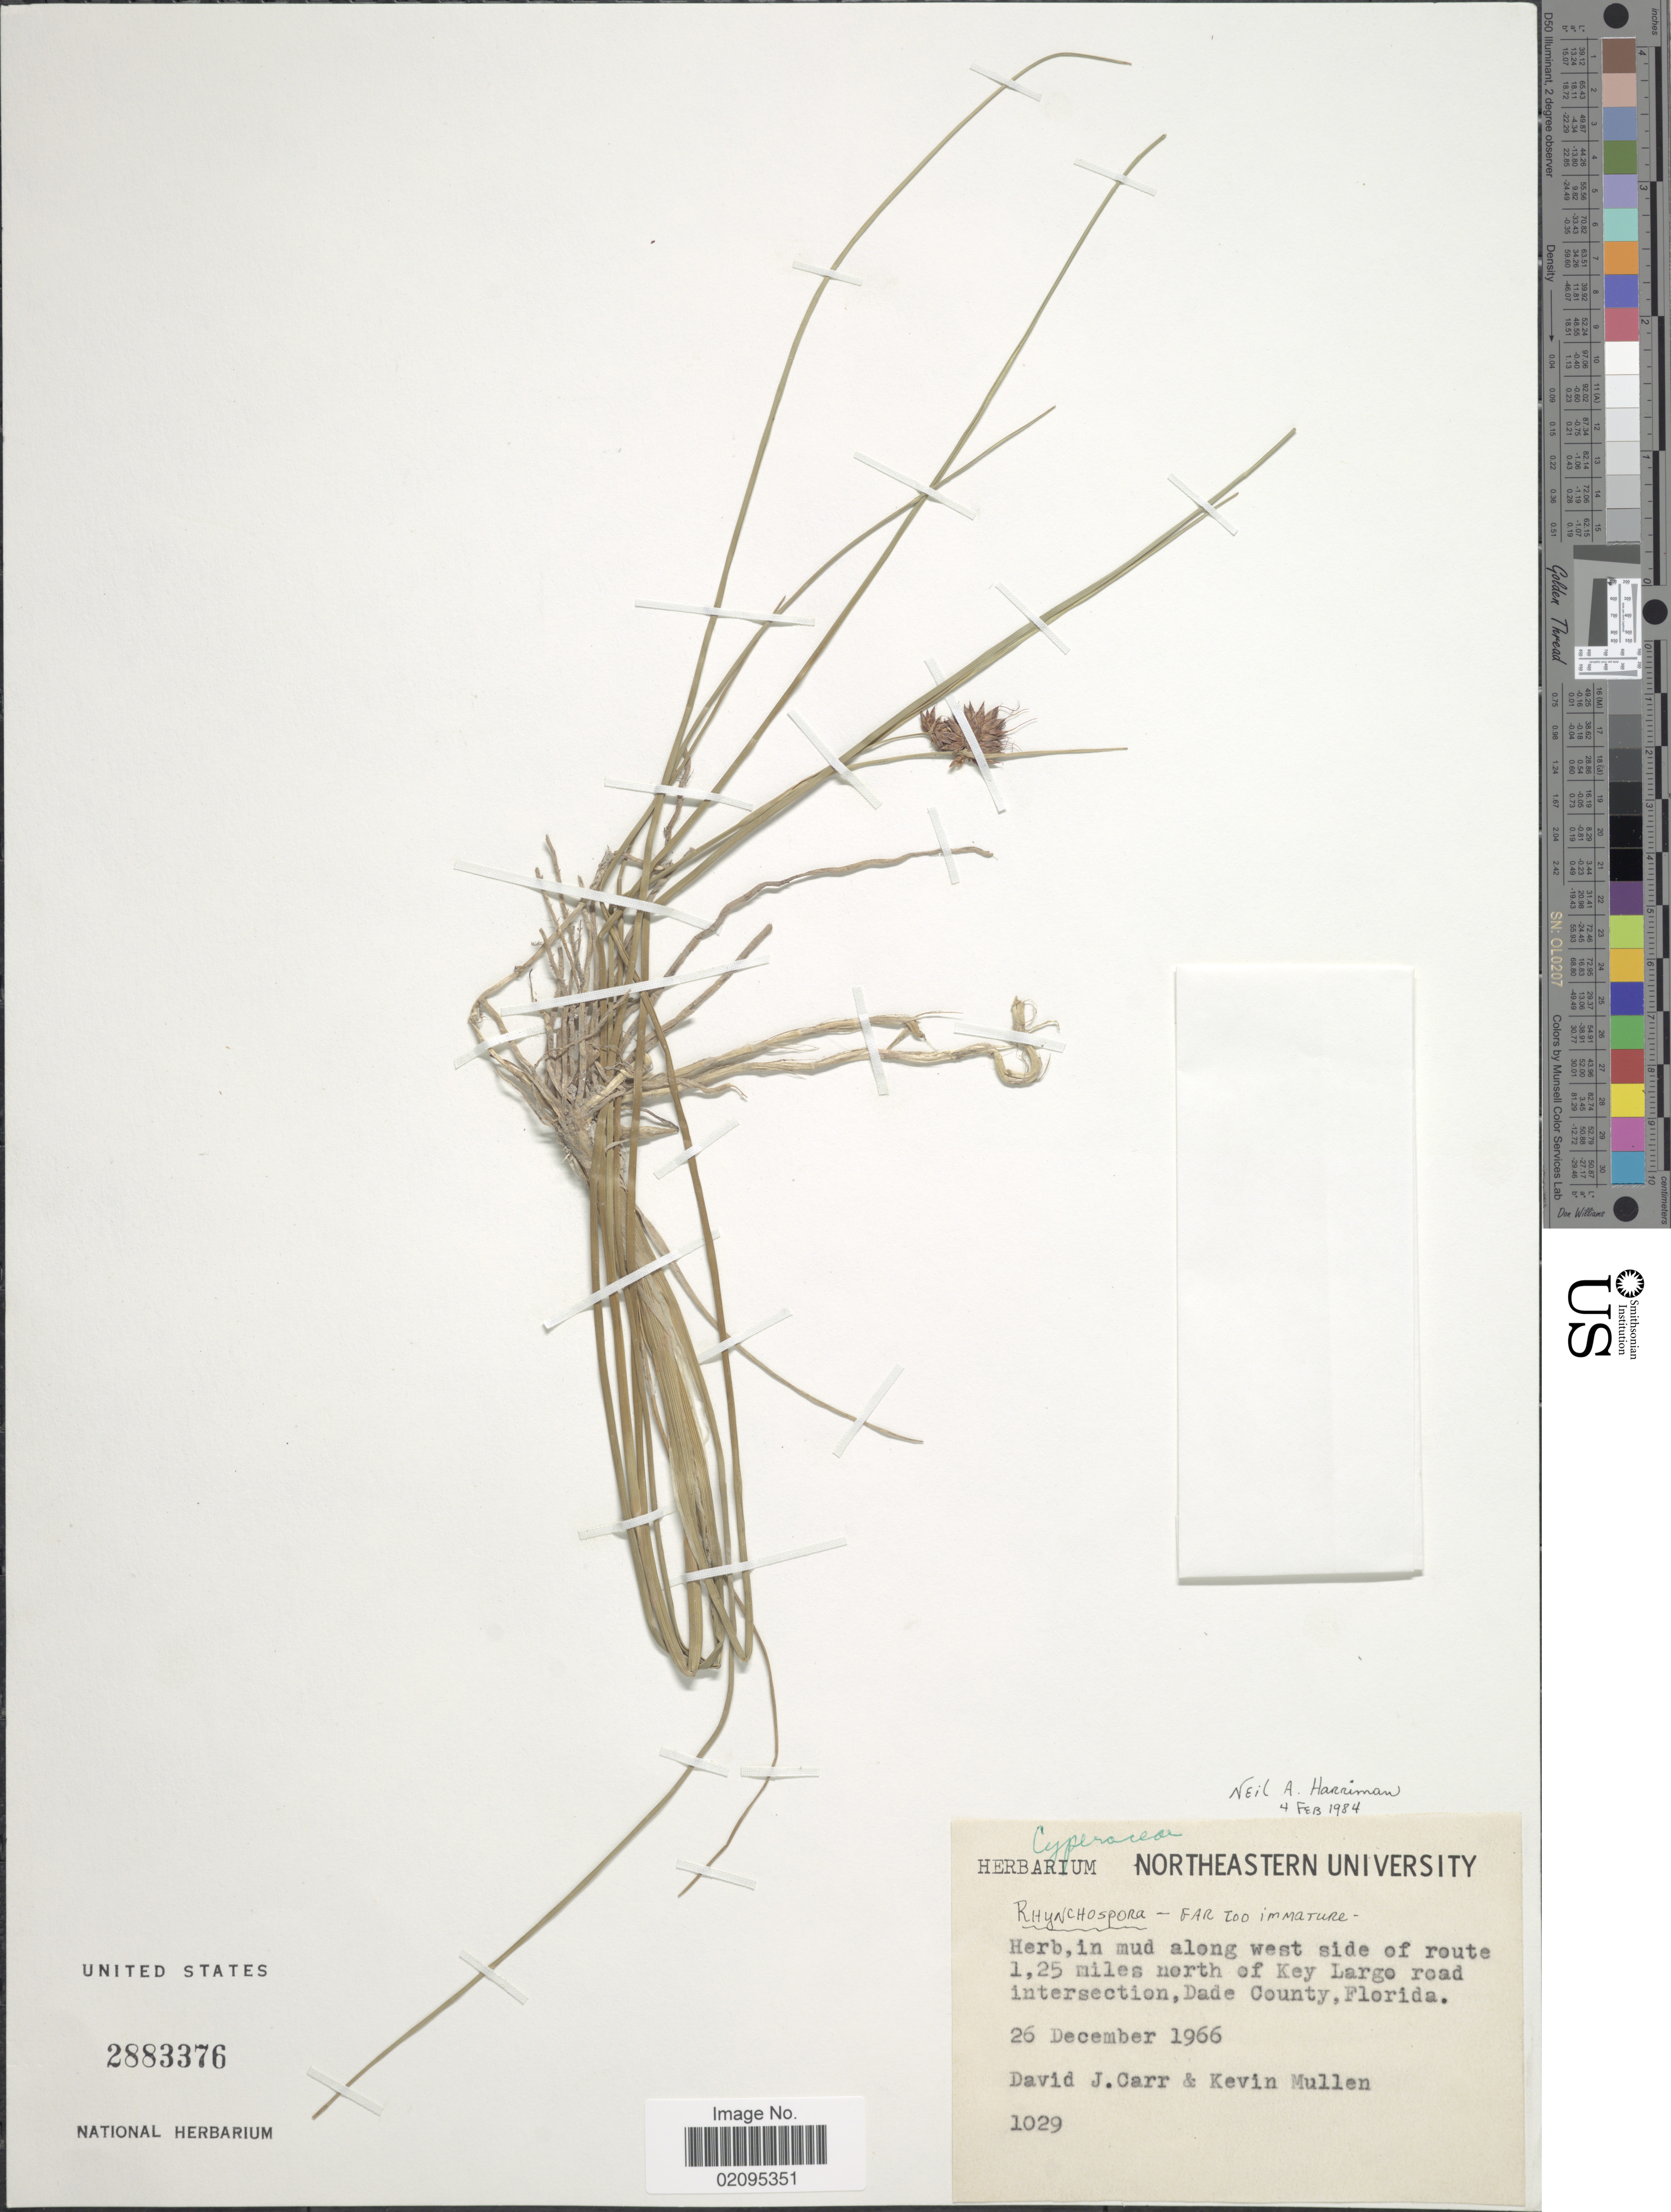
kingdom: Plantae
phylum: Tracheophyta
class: Liliopsida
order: Poales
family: Cyperaceae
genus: Rhynchospora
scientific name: Rhynchospora tracyi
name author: Britton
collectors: D. J. Carr & K. Mullen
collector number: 1029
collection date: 1966-12-26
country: United States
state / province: Florida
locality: In mud along west side of route 1.25 miles north of Key Large road intersection, Dade County.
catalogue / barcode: US 2883376